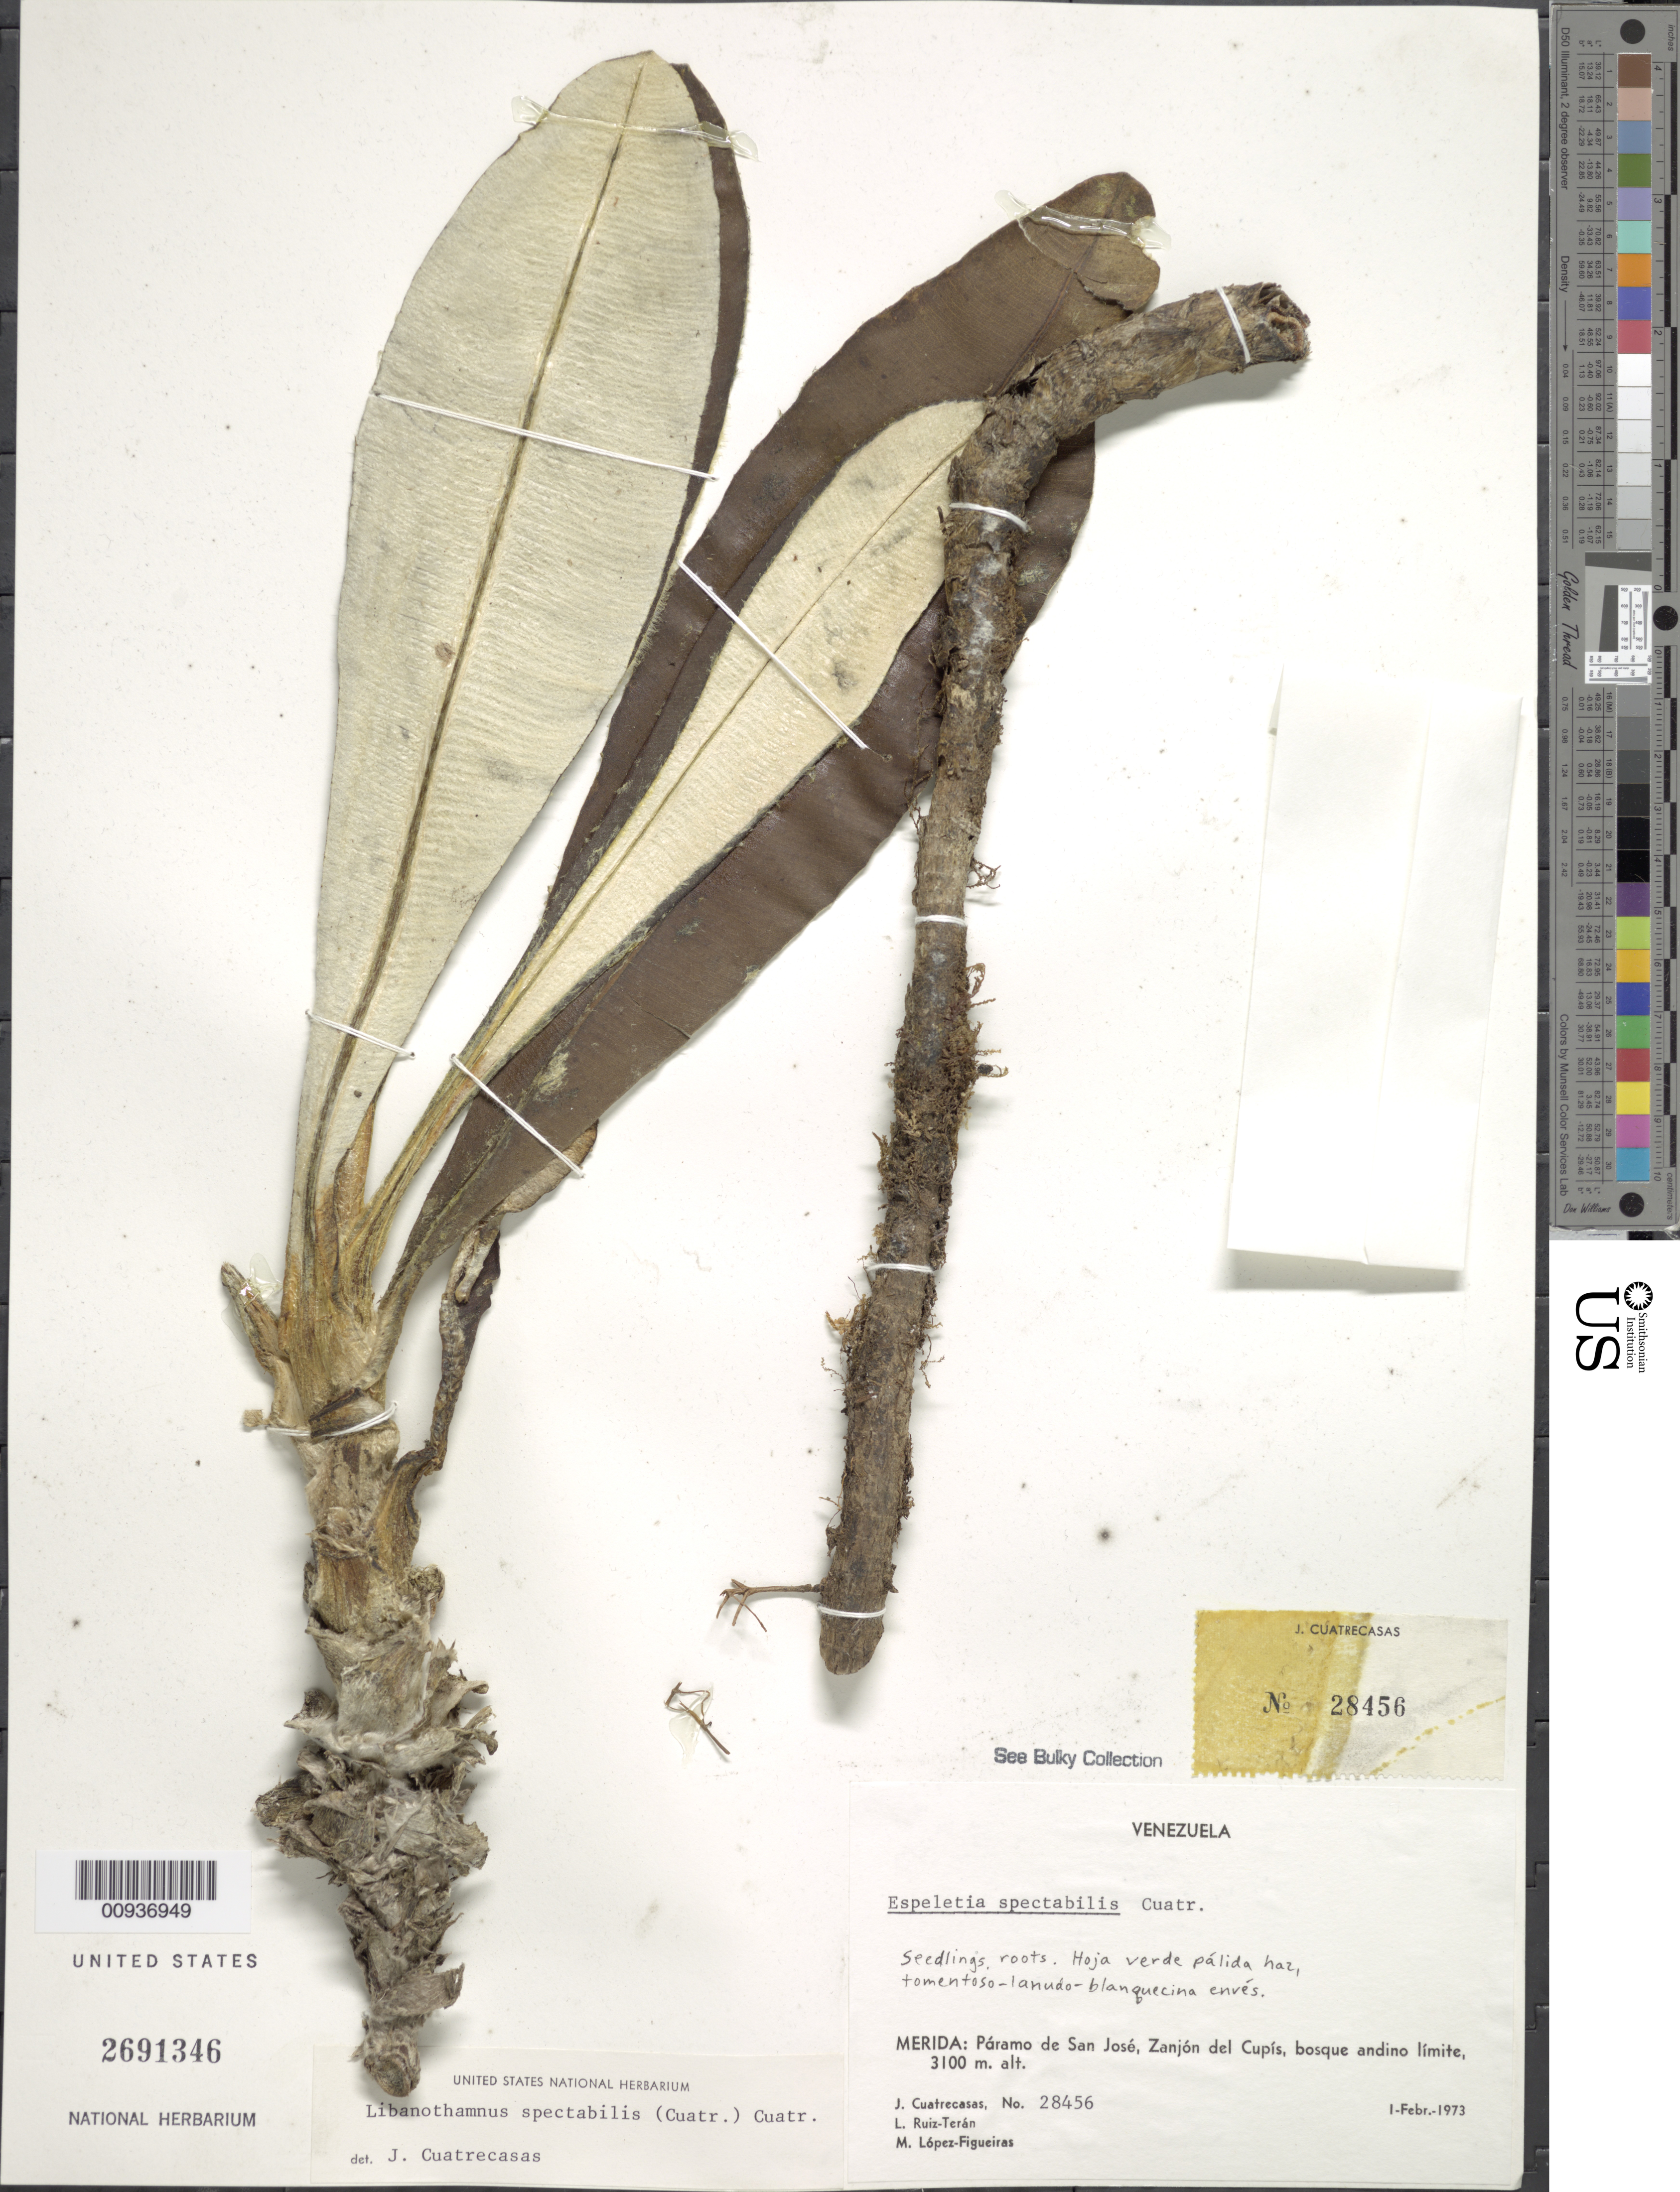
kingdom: Plantae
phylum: Tracheophyta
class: Magnoliopsida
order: Asterales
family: Asteraceae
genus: Libanothamnus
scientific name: Libanothamnus spectabilis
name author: (Cuatrec.) Cuatrec.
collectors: J. Cuatrecasas, L. E. Ruíz-Terán & M. López Figueiras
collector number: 28456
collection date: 1973-02-01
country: Venezuela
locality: Páramo de San José. Zanjón del Cupís, bosque andino límite.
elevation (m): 3100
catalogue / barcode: US 2691346